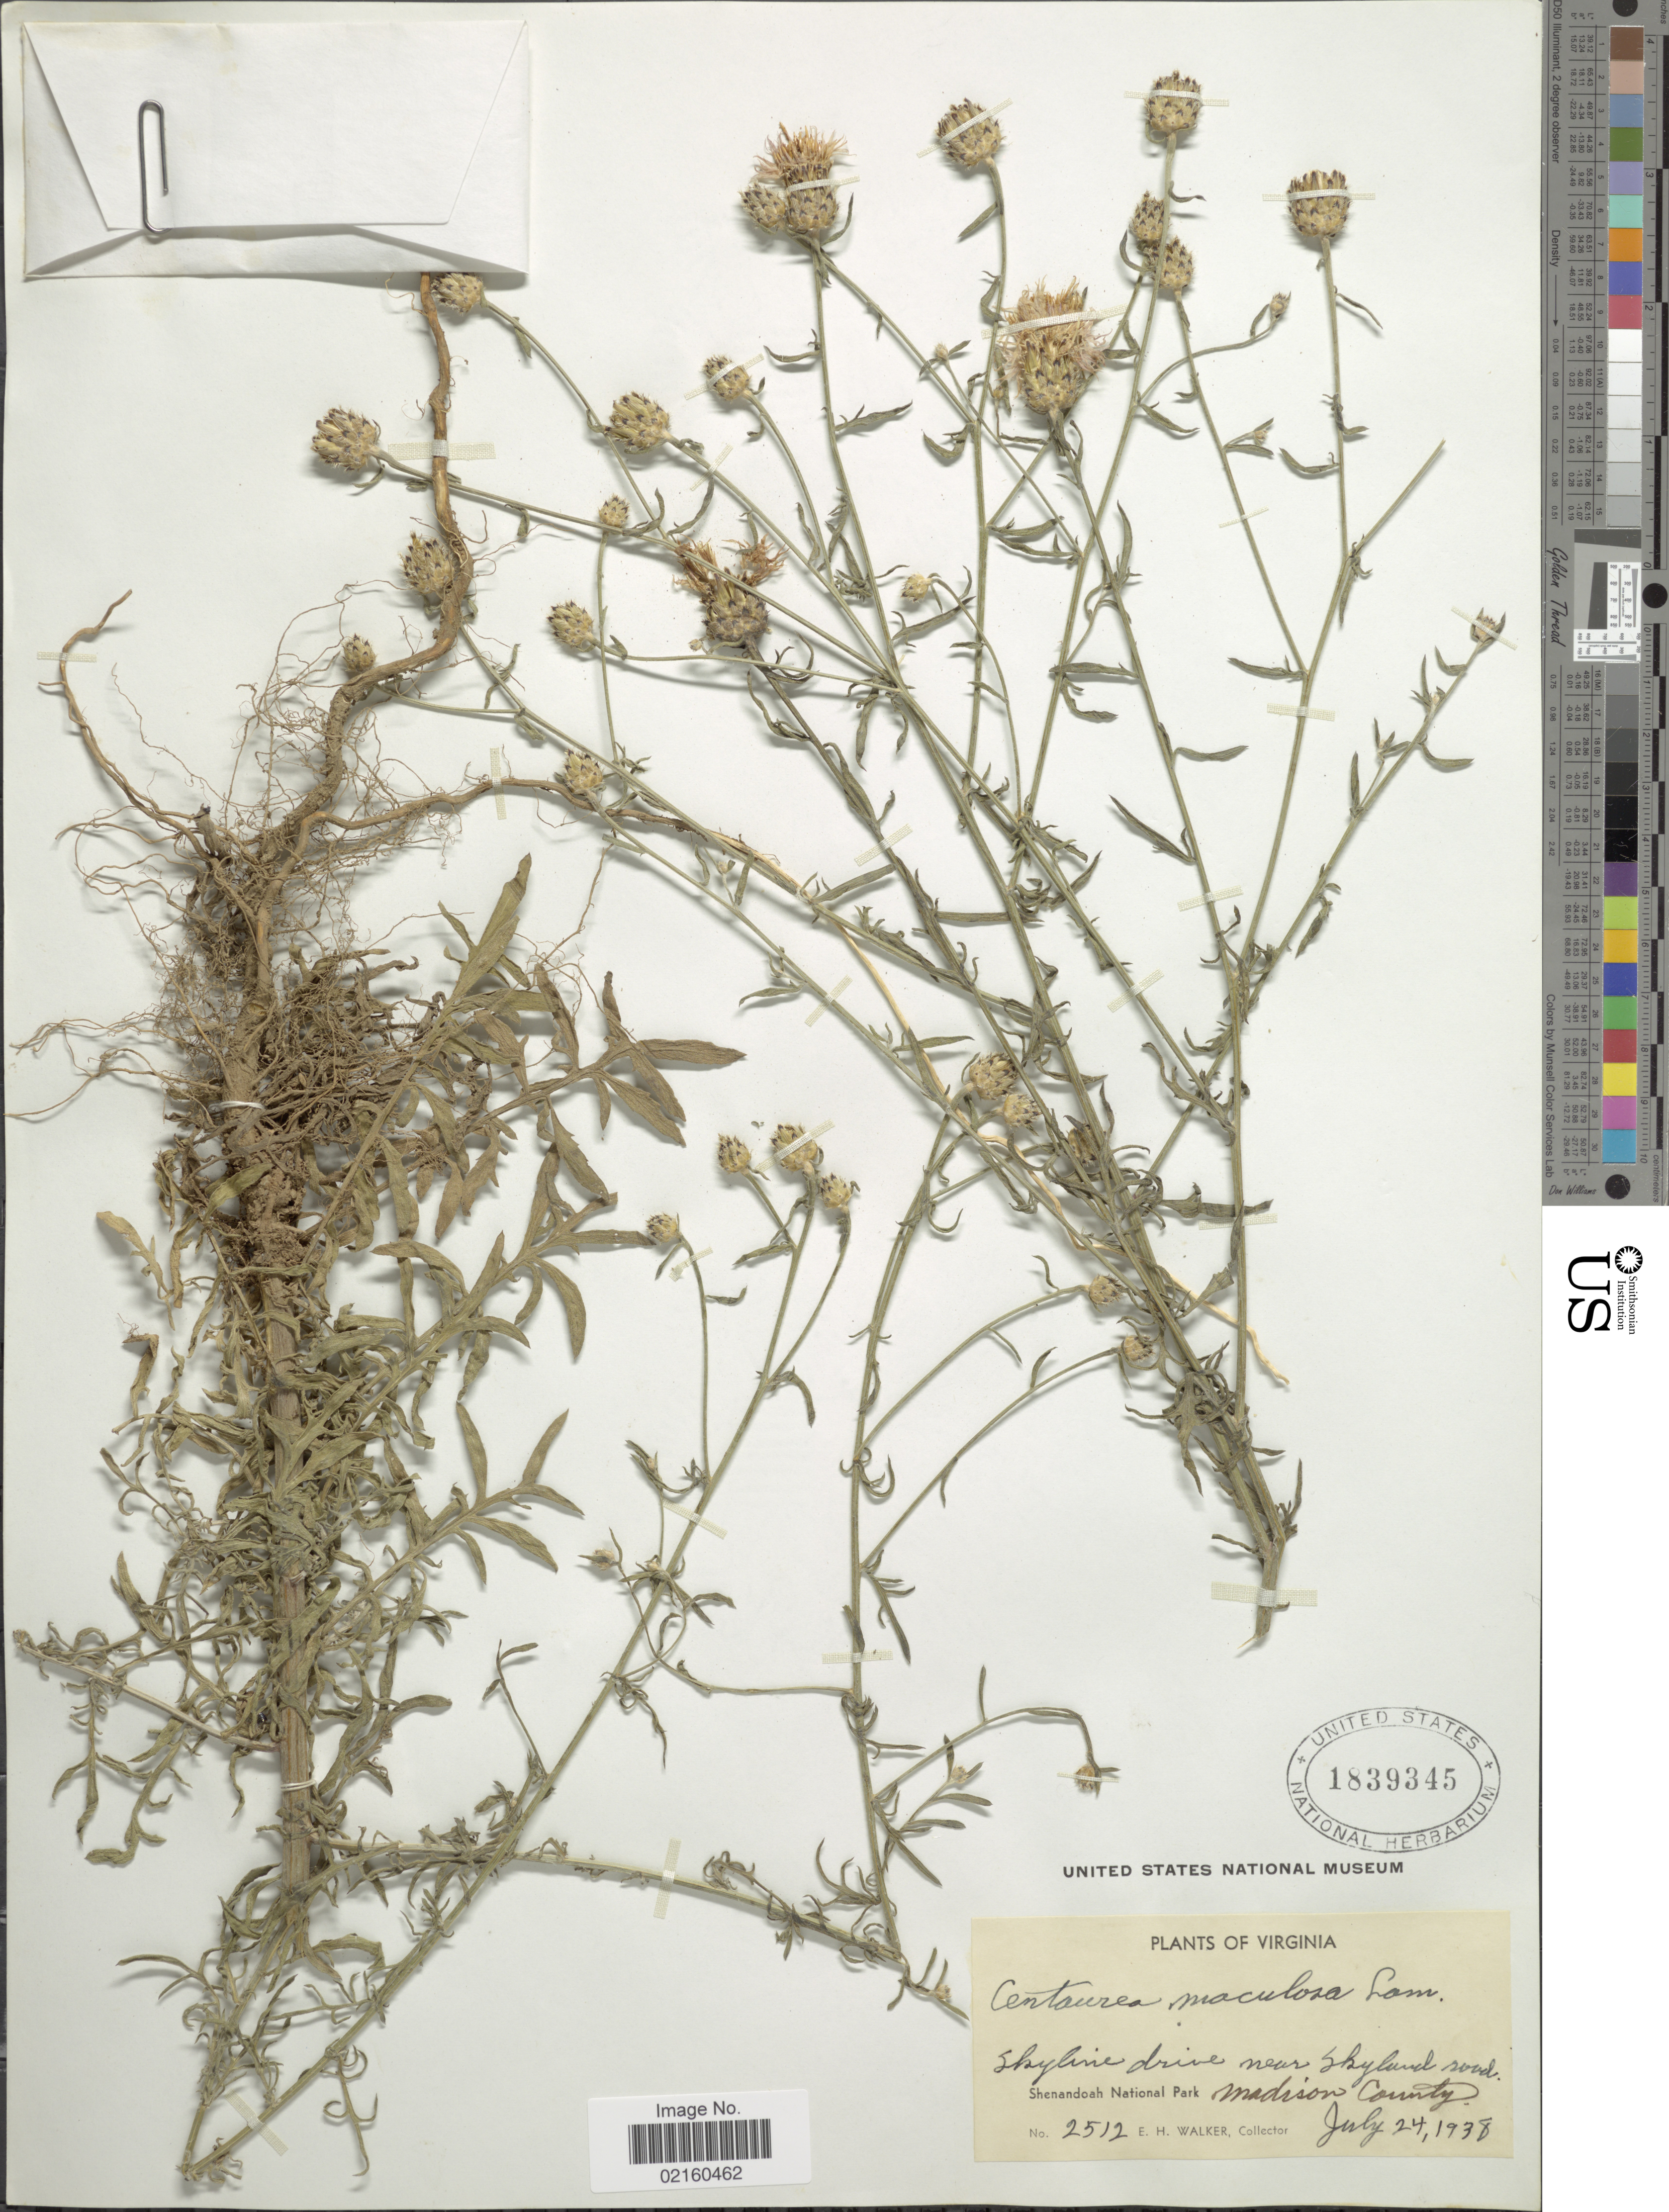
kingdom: Plantae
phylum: Tracheophyta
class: Magnoliopsida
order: Asterales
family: Asteraceae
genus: Centaurea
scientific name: Centaurea stoebe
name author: L.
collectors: E. H. Walker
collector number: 2512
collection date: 1938-07-24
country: United States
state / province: Virginia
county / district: Madison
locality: Skyline drive near Skyland road, Shenandoah National Park, Madison County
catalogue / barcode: US 1839345